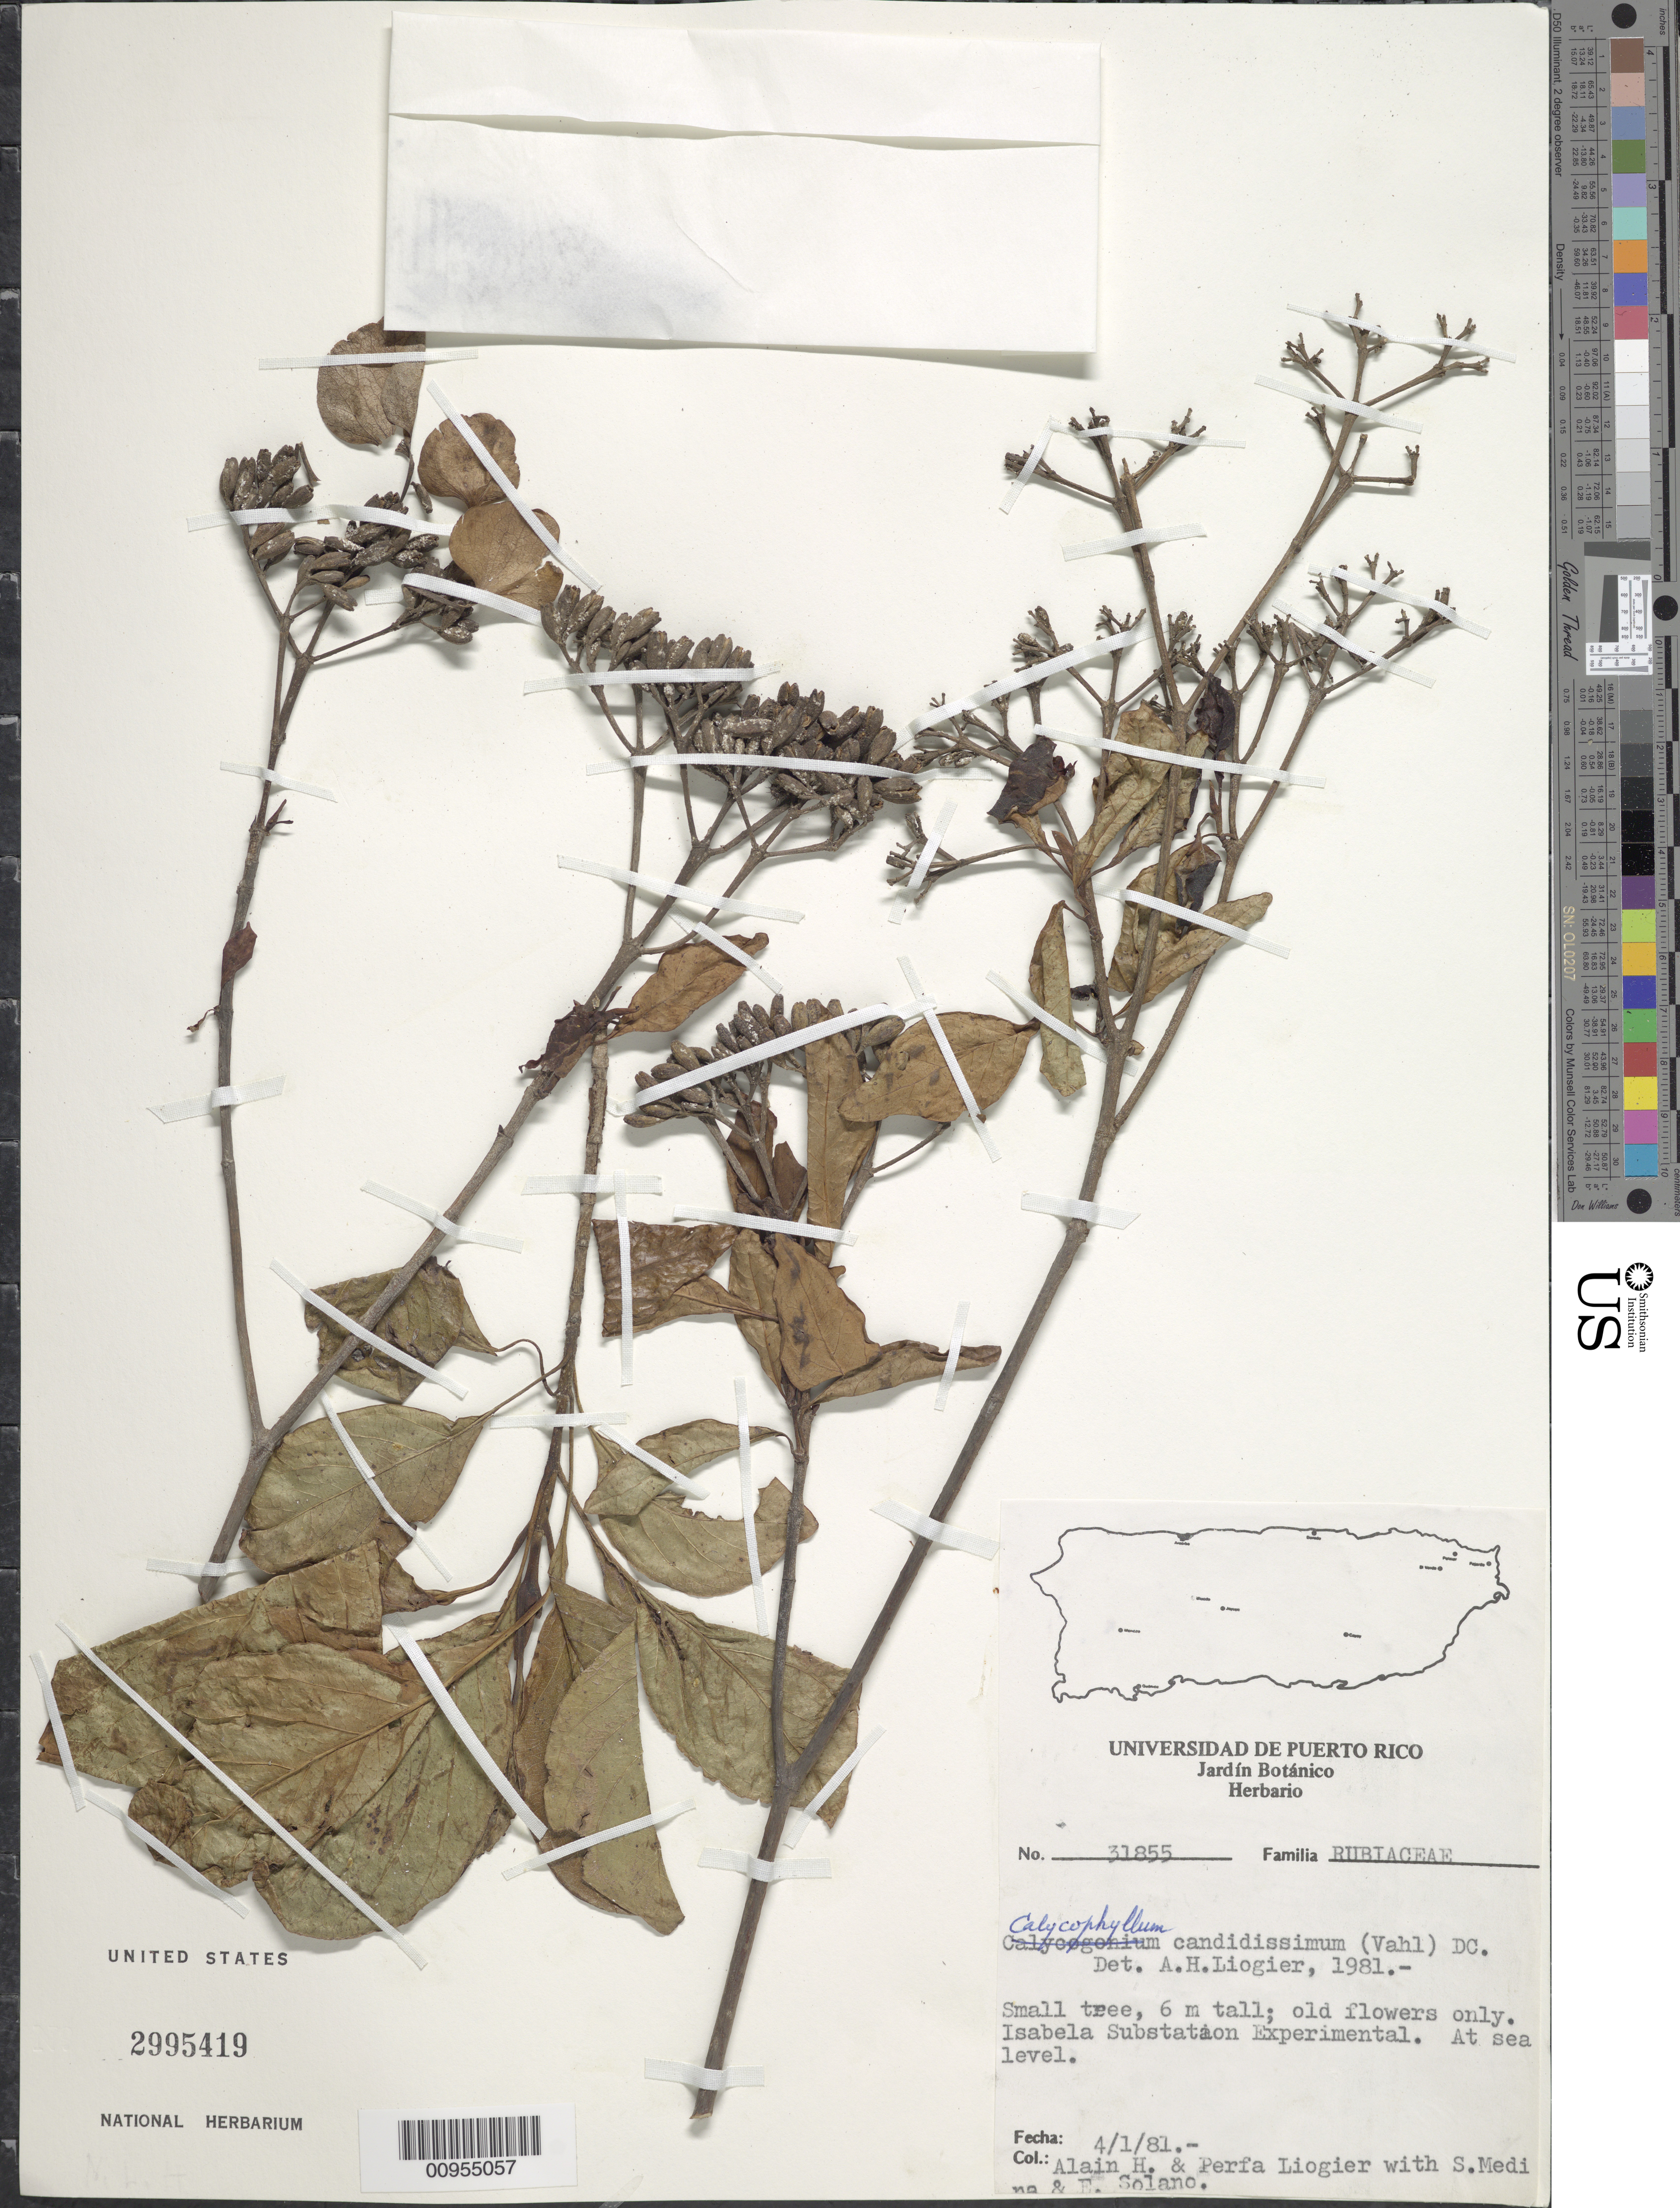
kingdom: Plantae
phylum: Tracheophyta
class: Magnoliopsida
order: Gentianales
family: Rubiaceae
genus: Calycophyllum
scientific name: Calycophyllum candidissimum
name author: (Vahl) DC.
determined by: Liogier, Alain H.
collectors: A. H. Liogier, M. P. Liogier, S. Medina & E. Solano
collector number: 31855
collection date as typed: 04 Jan 1981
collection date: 1981-01-04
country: Puerto Rico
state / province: Isabela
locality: Isabela Substation Experimental.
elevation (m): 0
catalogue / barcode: US 2995419